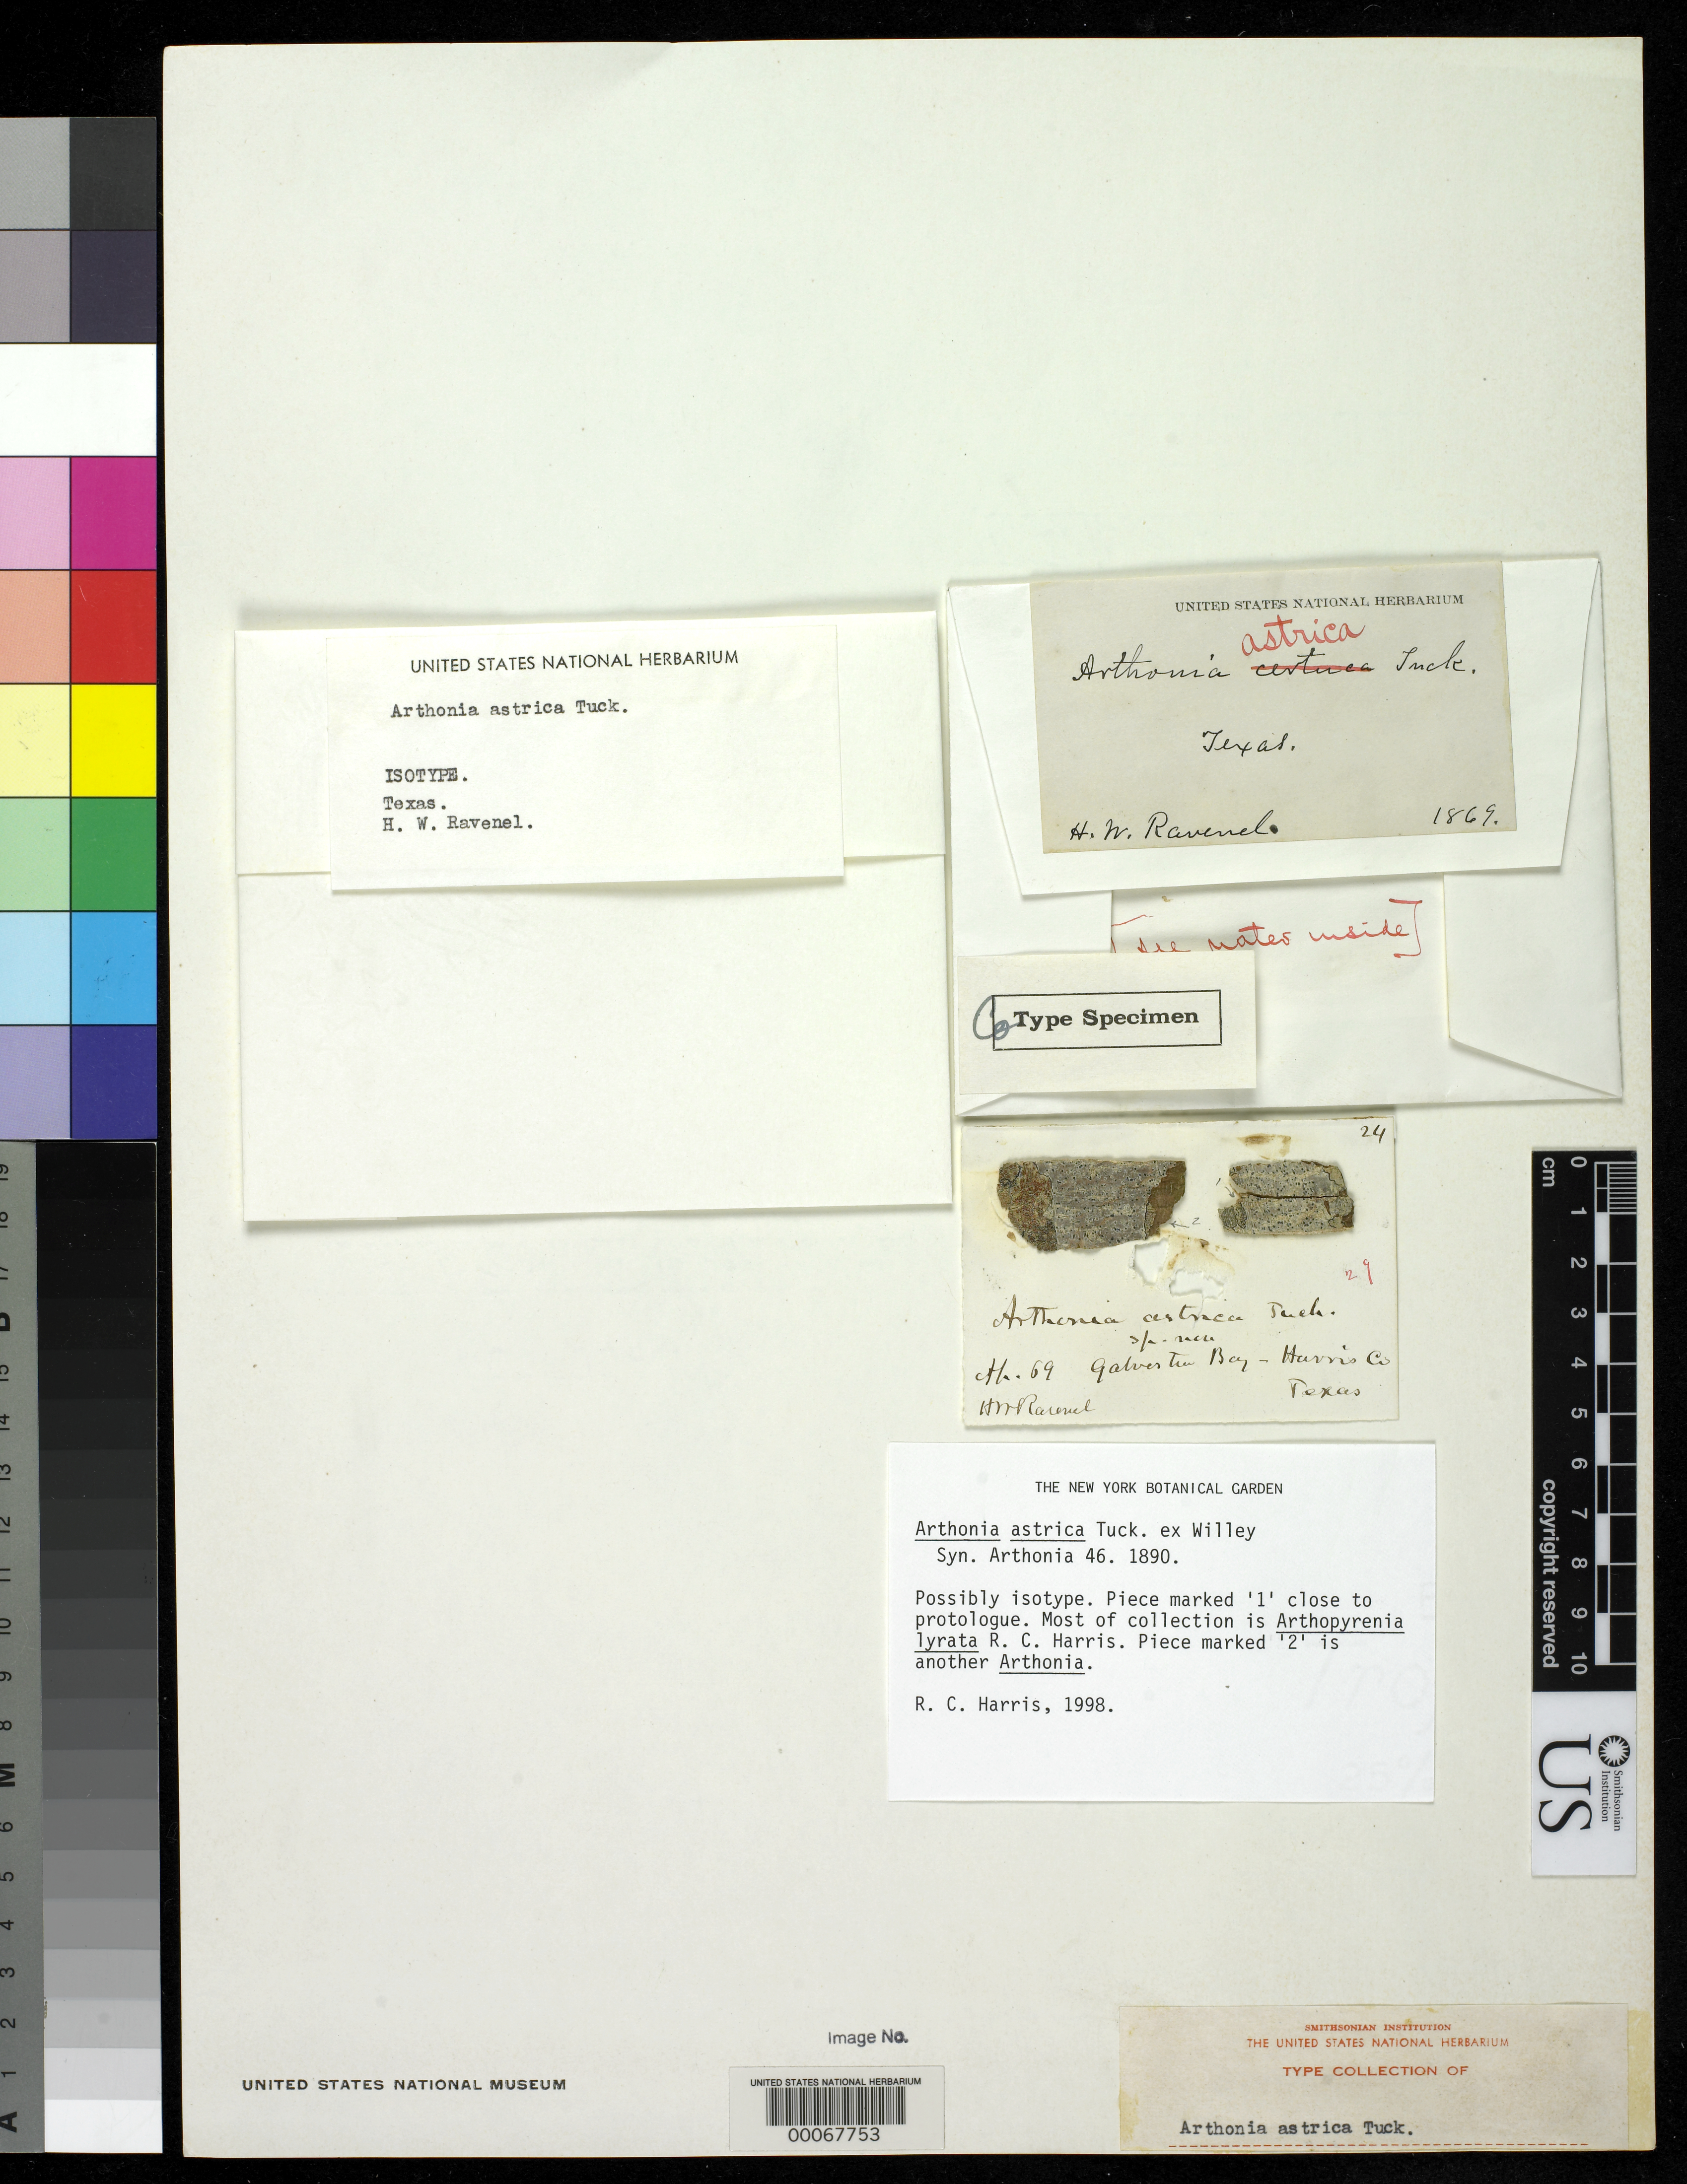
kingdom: Fungi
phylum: Ascomycota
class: Arthoniomycetes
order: Arthoniales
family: Arthoniaceae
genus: Arthonia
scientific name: Arthonia astrica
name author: Tuck.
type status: Isotype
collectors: H. Ravenel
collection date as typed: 1869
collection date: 1869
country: United States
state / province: Texas